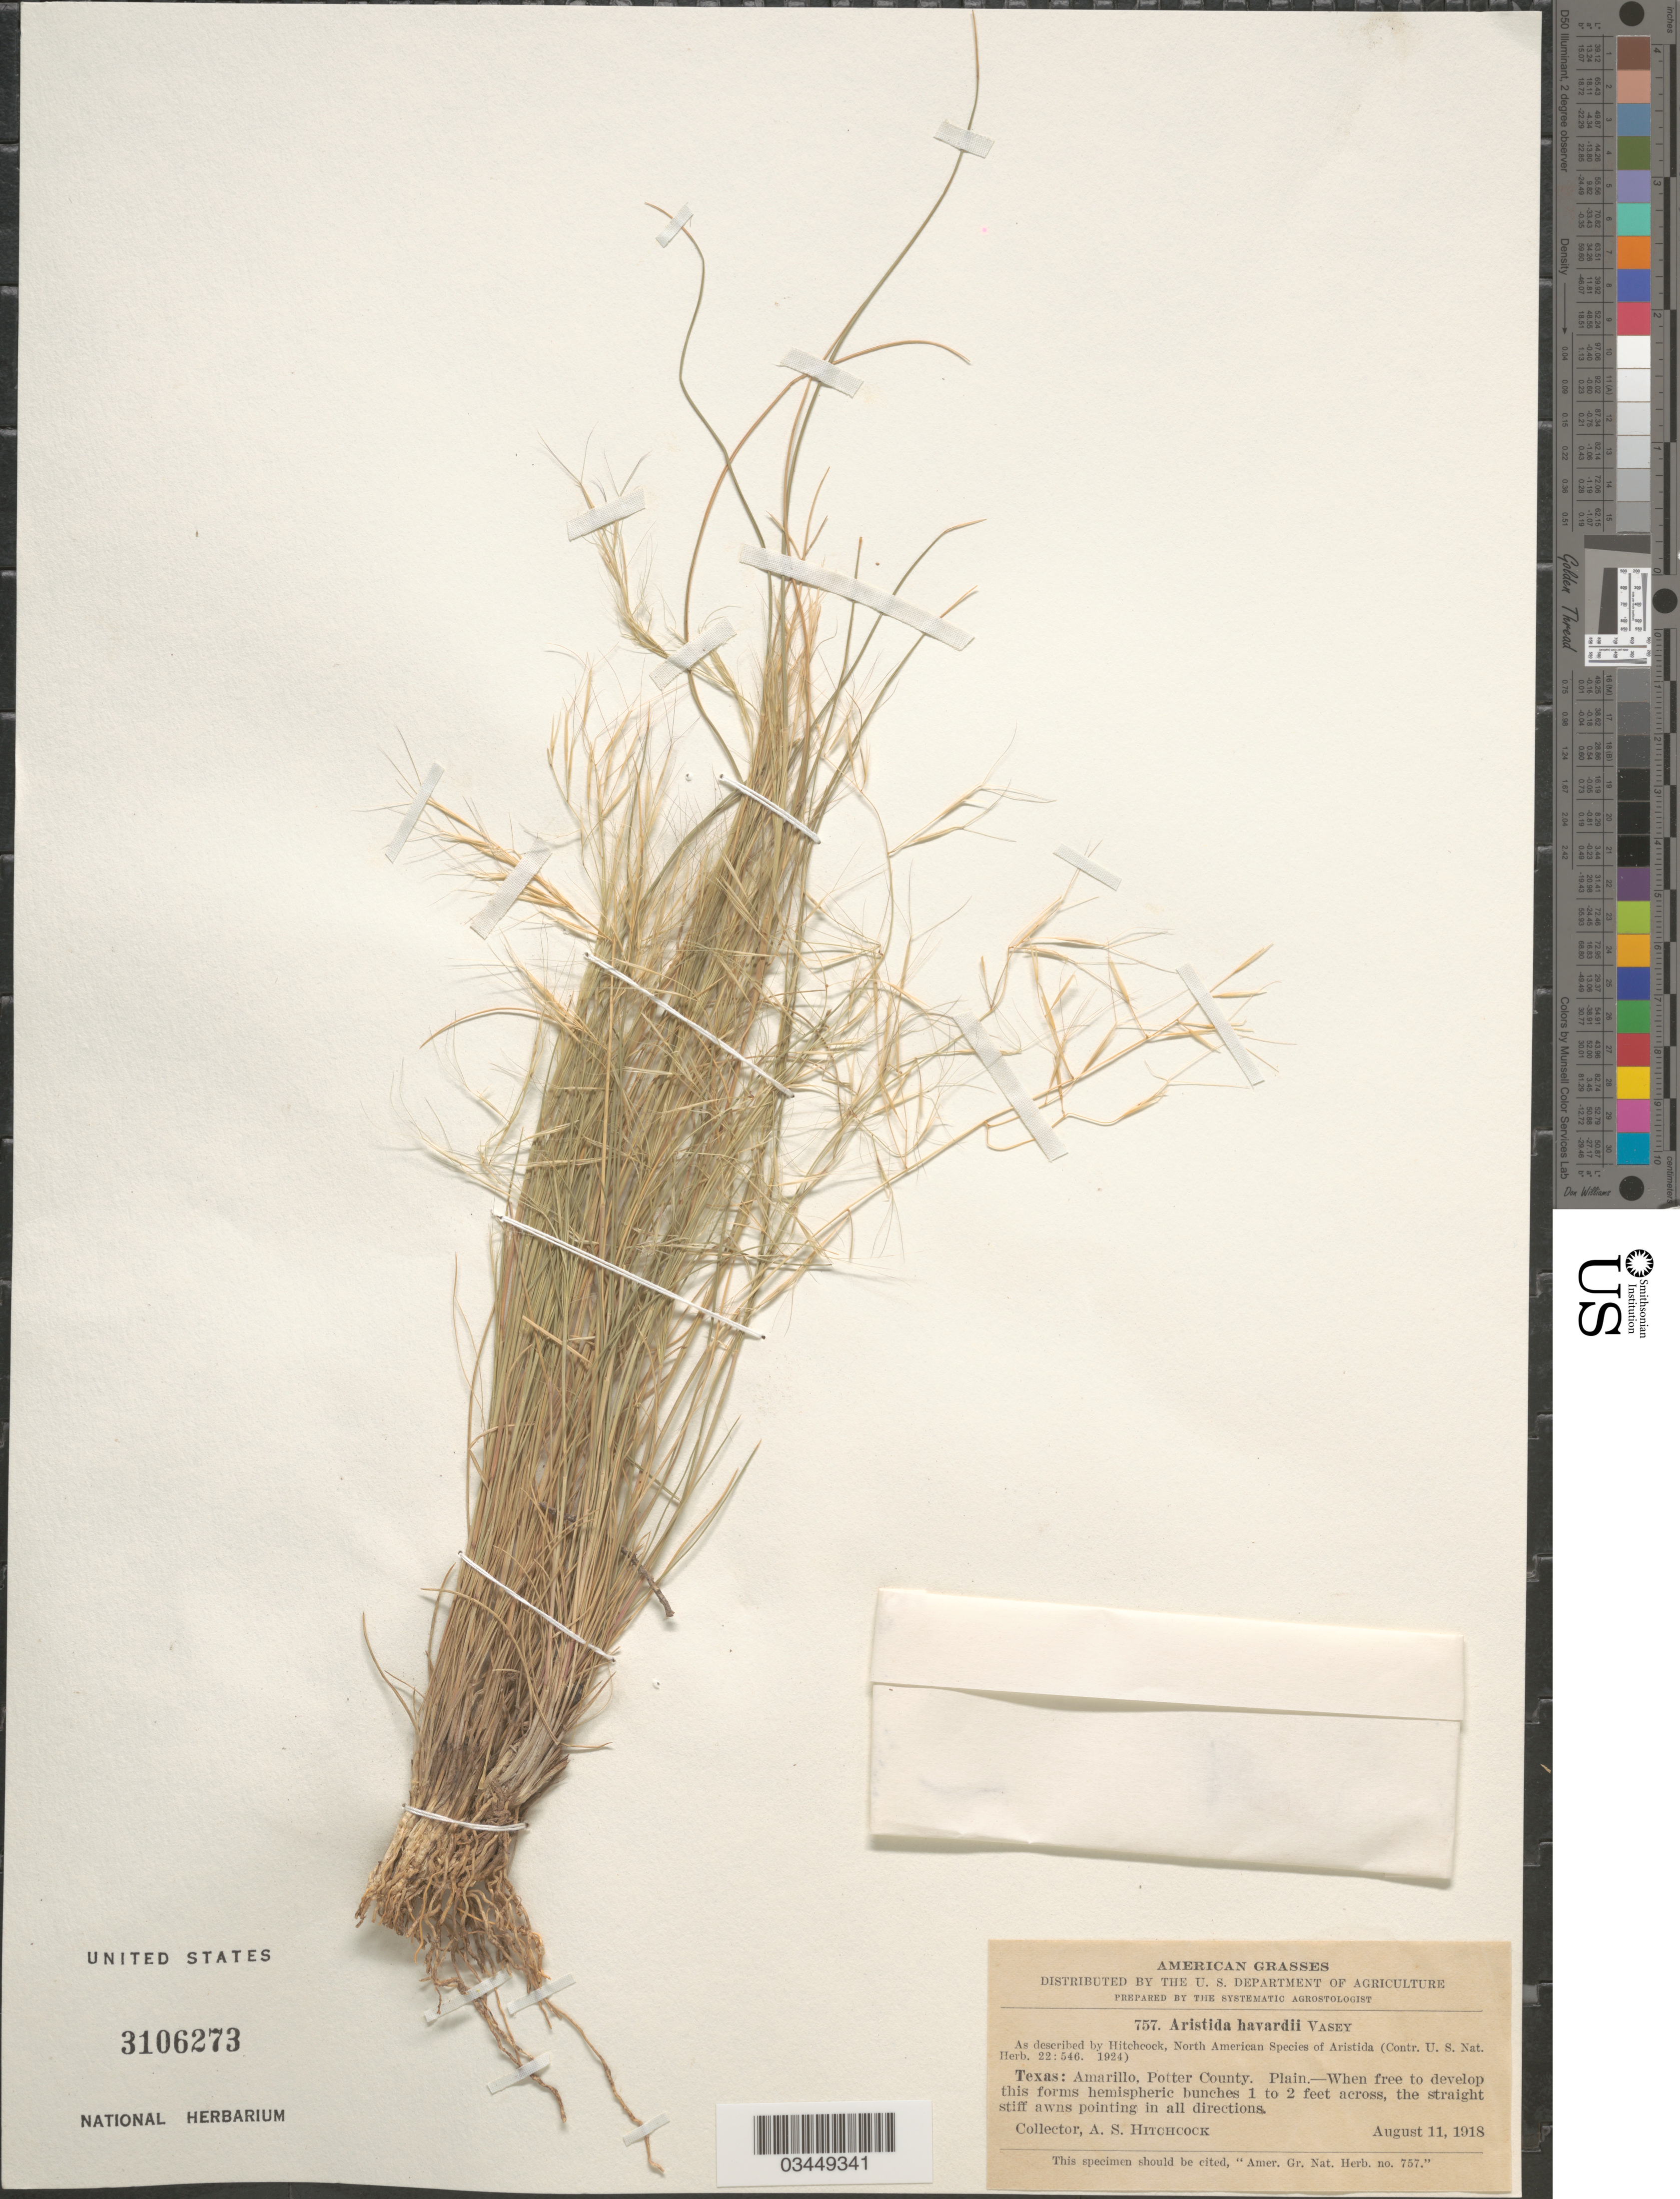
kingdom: Plantae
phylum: Tracheophyta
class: Liliopsida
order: Poales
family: Poaceae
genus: Aristida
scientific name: Aristida havardii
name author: Vasey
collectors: A. S. Hitchcock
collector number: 757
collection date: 1918-08-11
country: United States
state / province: Texas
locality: Amarillo, Potter County.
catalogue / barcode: US 3106273